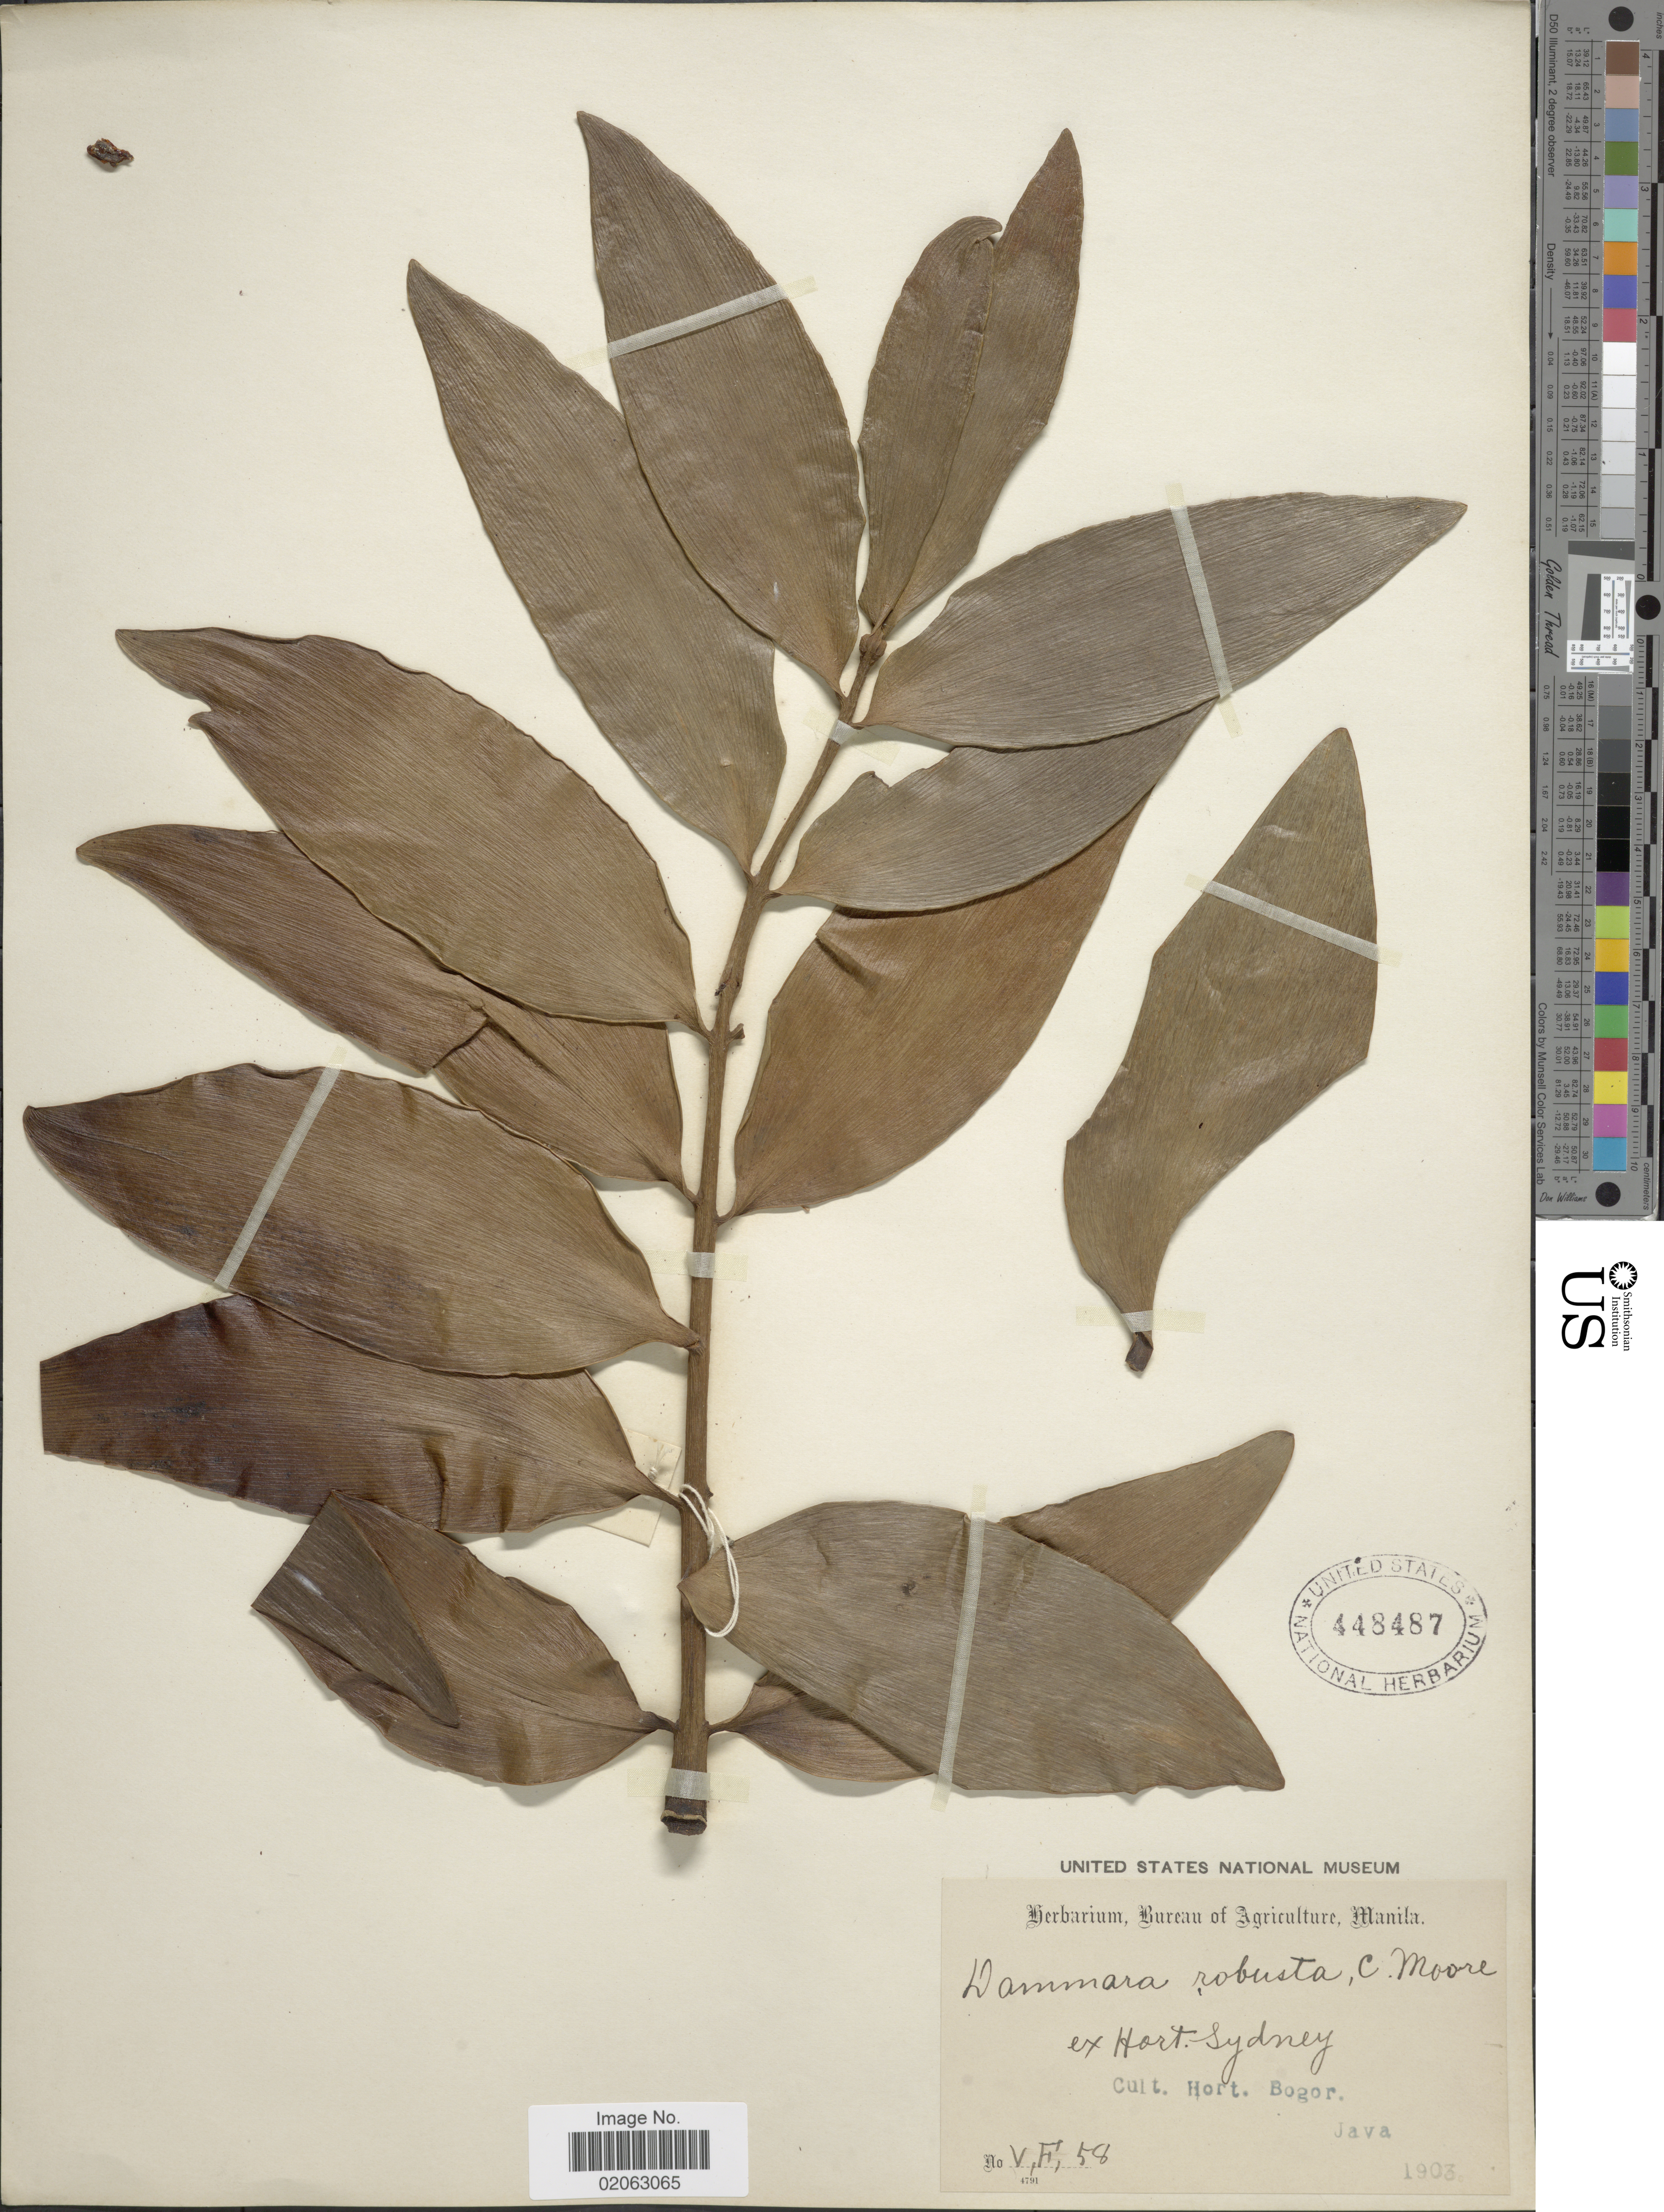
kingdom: Plantae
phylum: Tracheophyta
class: Pinopsida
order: Pinales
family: Araucariaceae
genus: Agathis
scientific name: Agathis robusta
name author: (C. Moore ex F. Muell.) F.M. Bailey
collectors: ex Herb. Bur. Agric. Manila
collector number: V,F,58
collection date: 1903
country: Indonesia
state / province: Java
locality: Cult. Hort, Bogor. Java, ex Hort. Sydney [unsure placement].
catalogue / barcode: US 448487